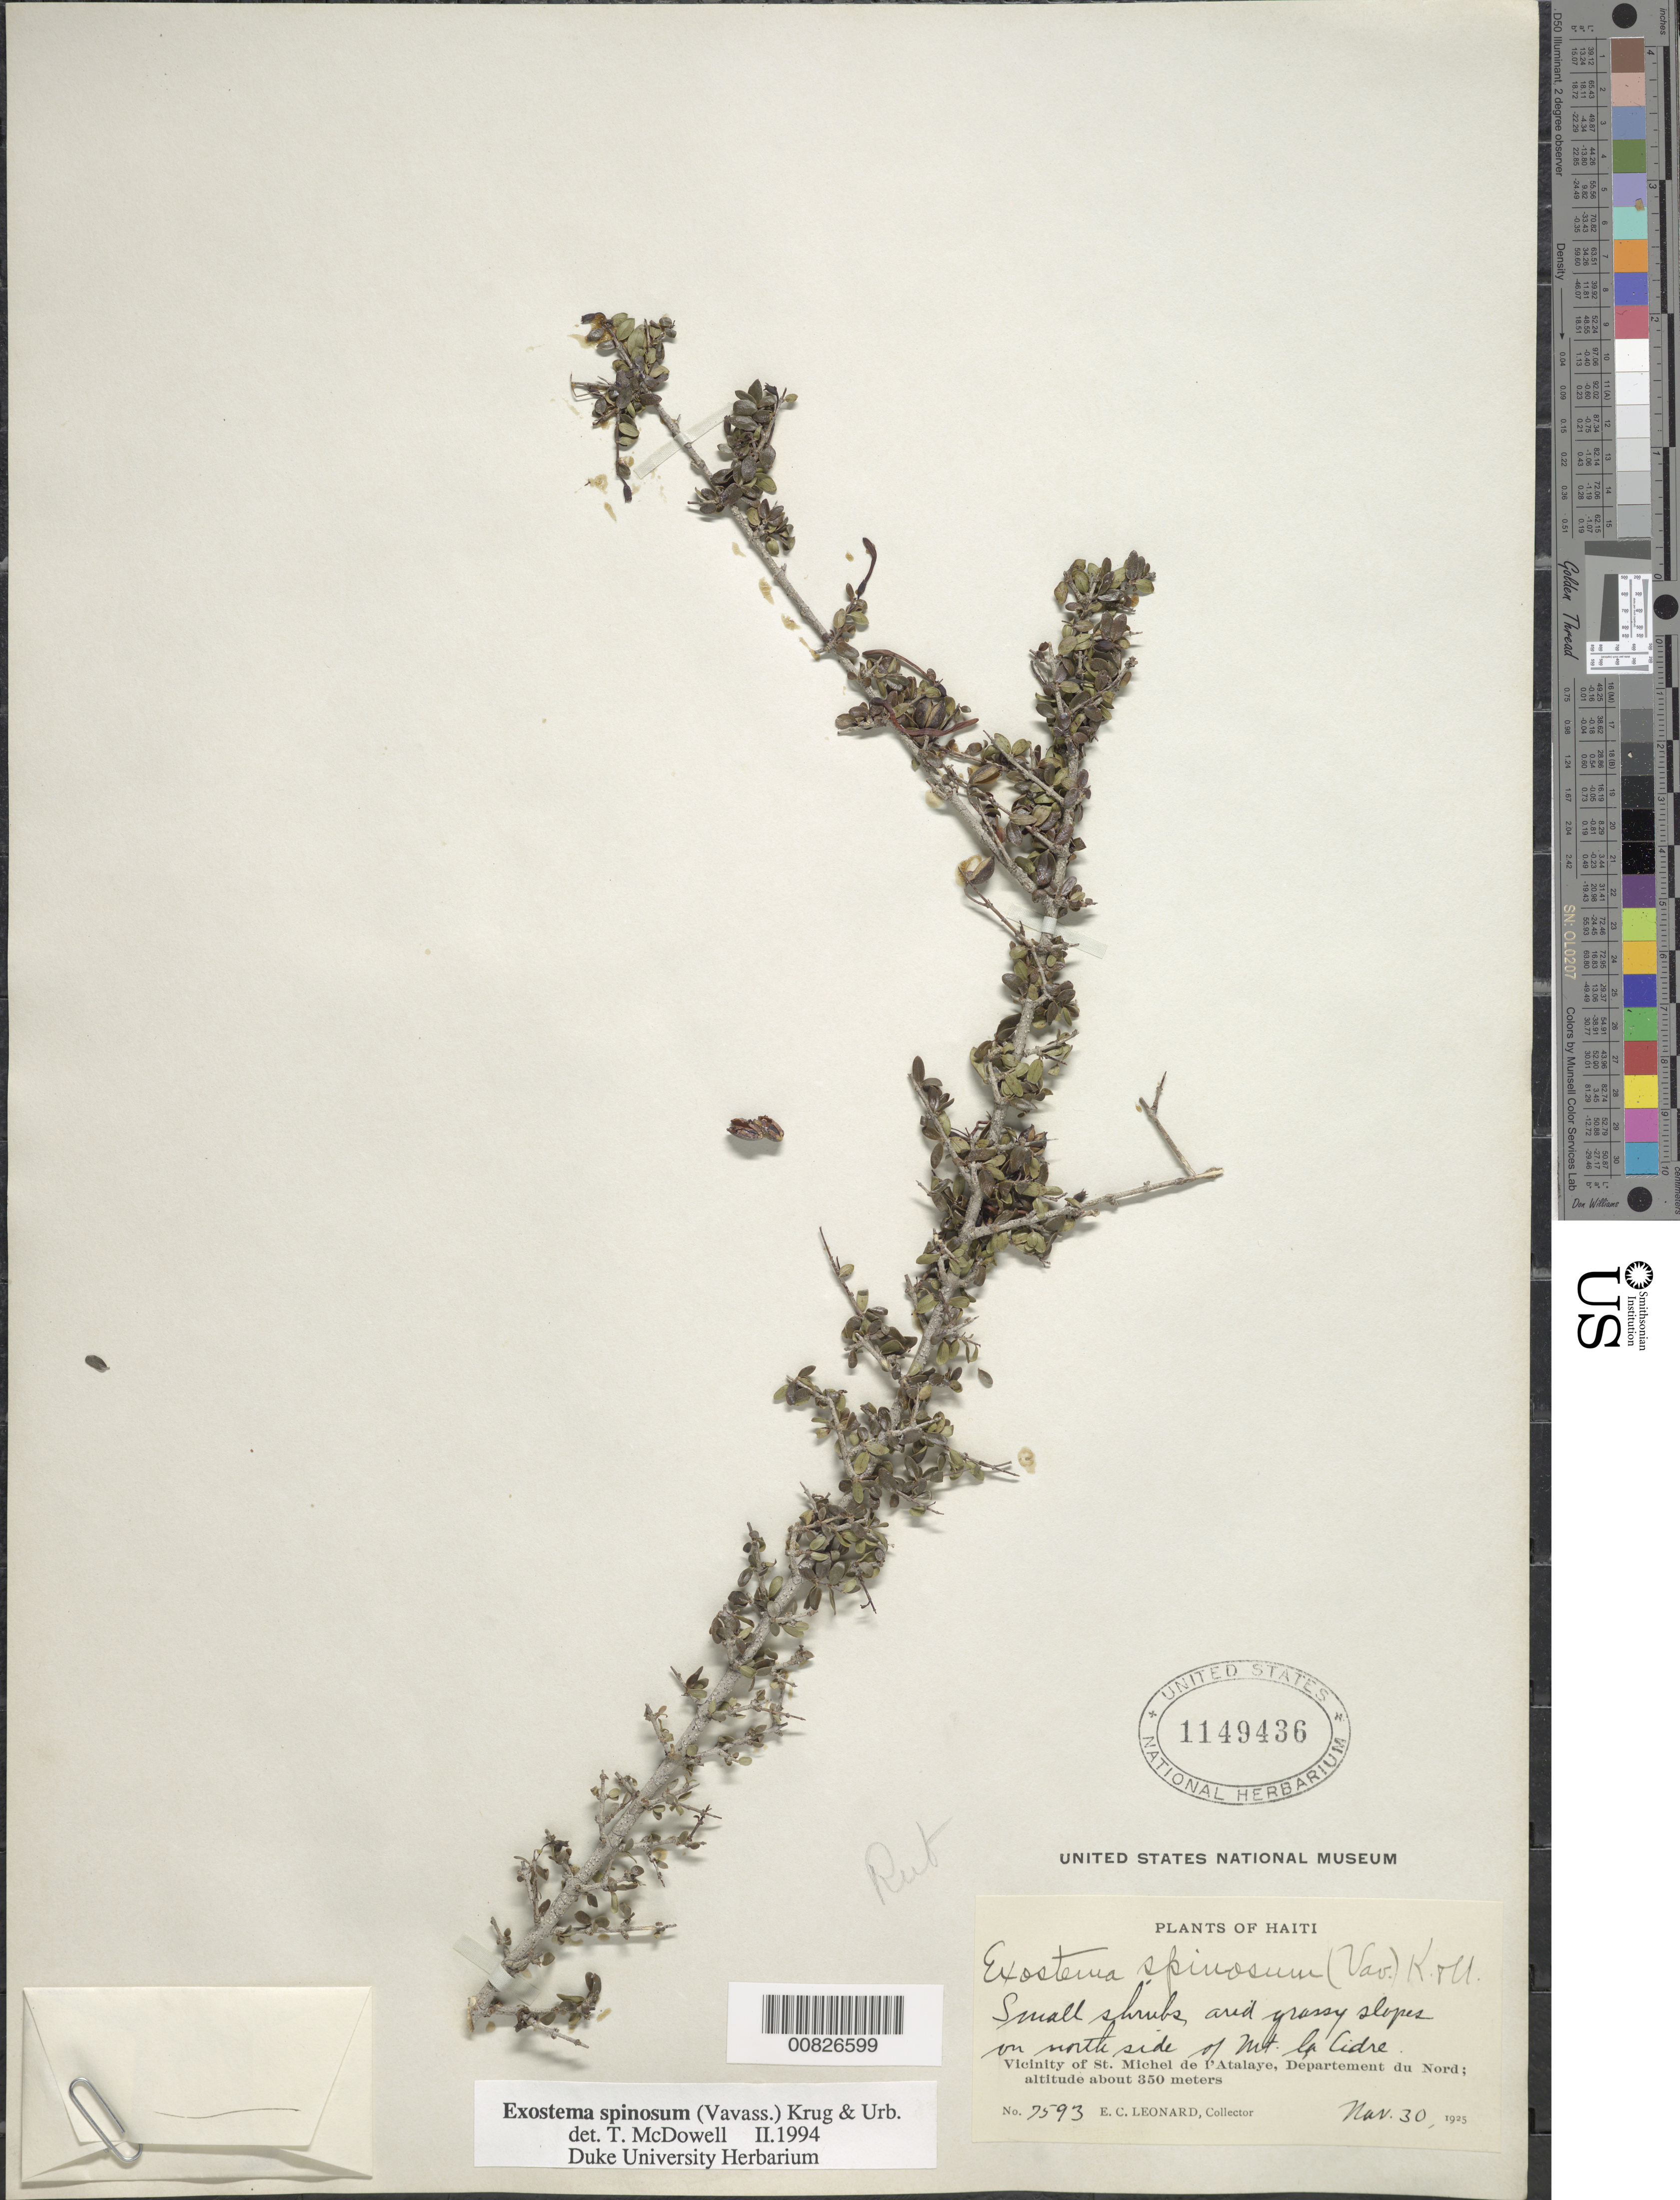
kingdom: Plantae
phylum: Tracheophyta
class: Magnoliopsida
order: Gentianales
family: Rubiaceae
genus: Exostema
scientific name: Exostema spinosum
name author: (Vavass.) Krug & Urb.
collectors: E. C. Leonard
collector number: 7593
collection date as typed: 30 Nov 1925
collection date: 1925-11-30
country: Haiti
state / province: Artibonite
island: Hispaniola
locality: Vicinity of St. Michel de l'Atalaye, north side of Mt. La Cidre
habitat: Arid grassy slopes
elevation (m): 350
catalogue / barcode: US 1149436